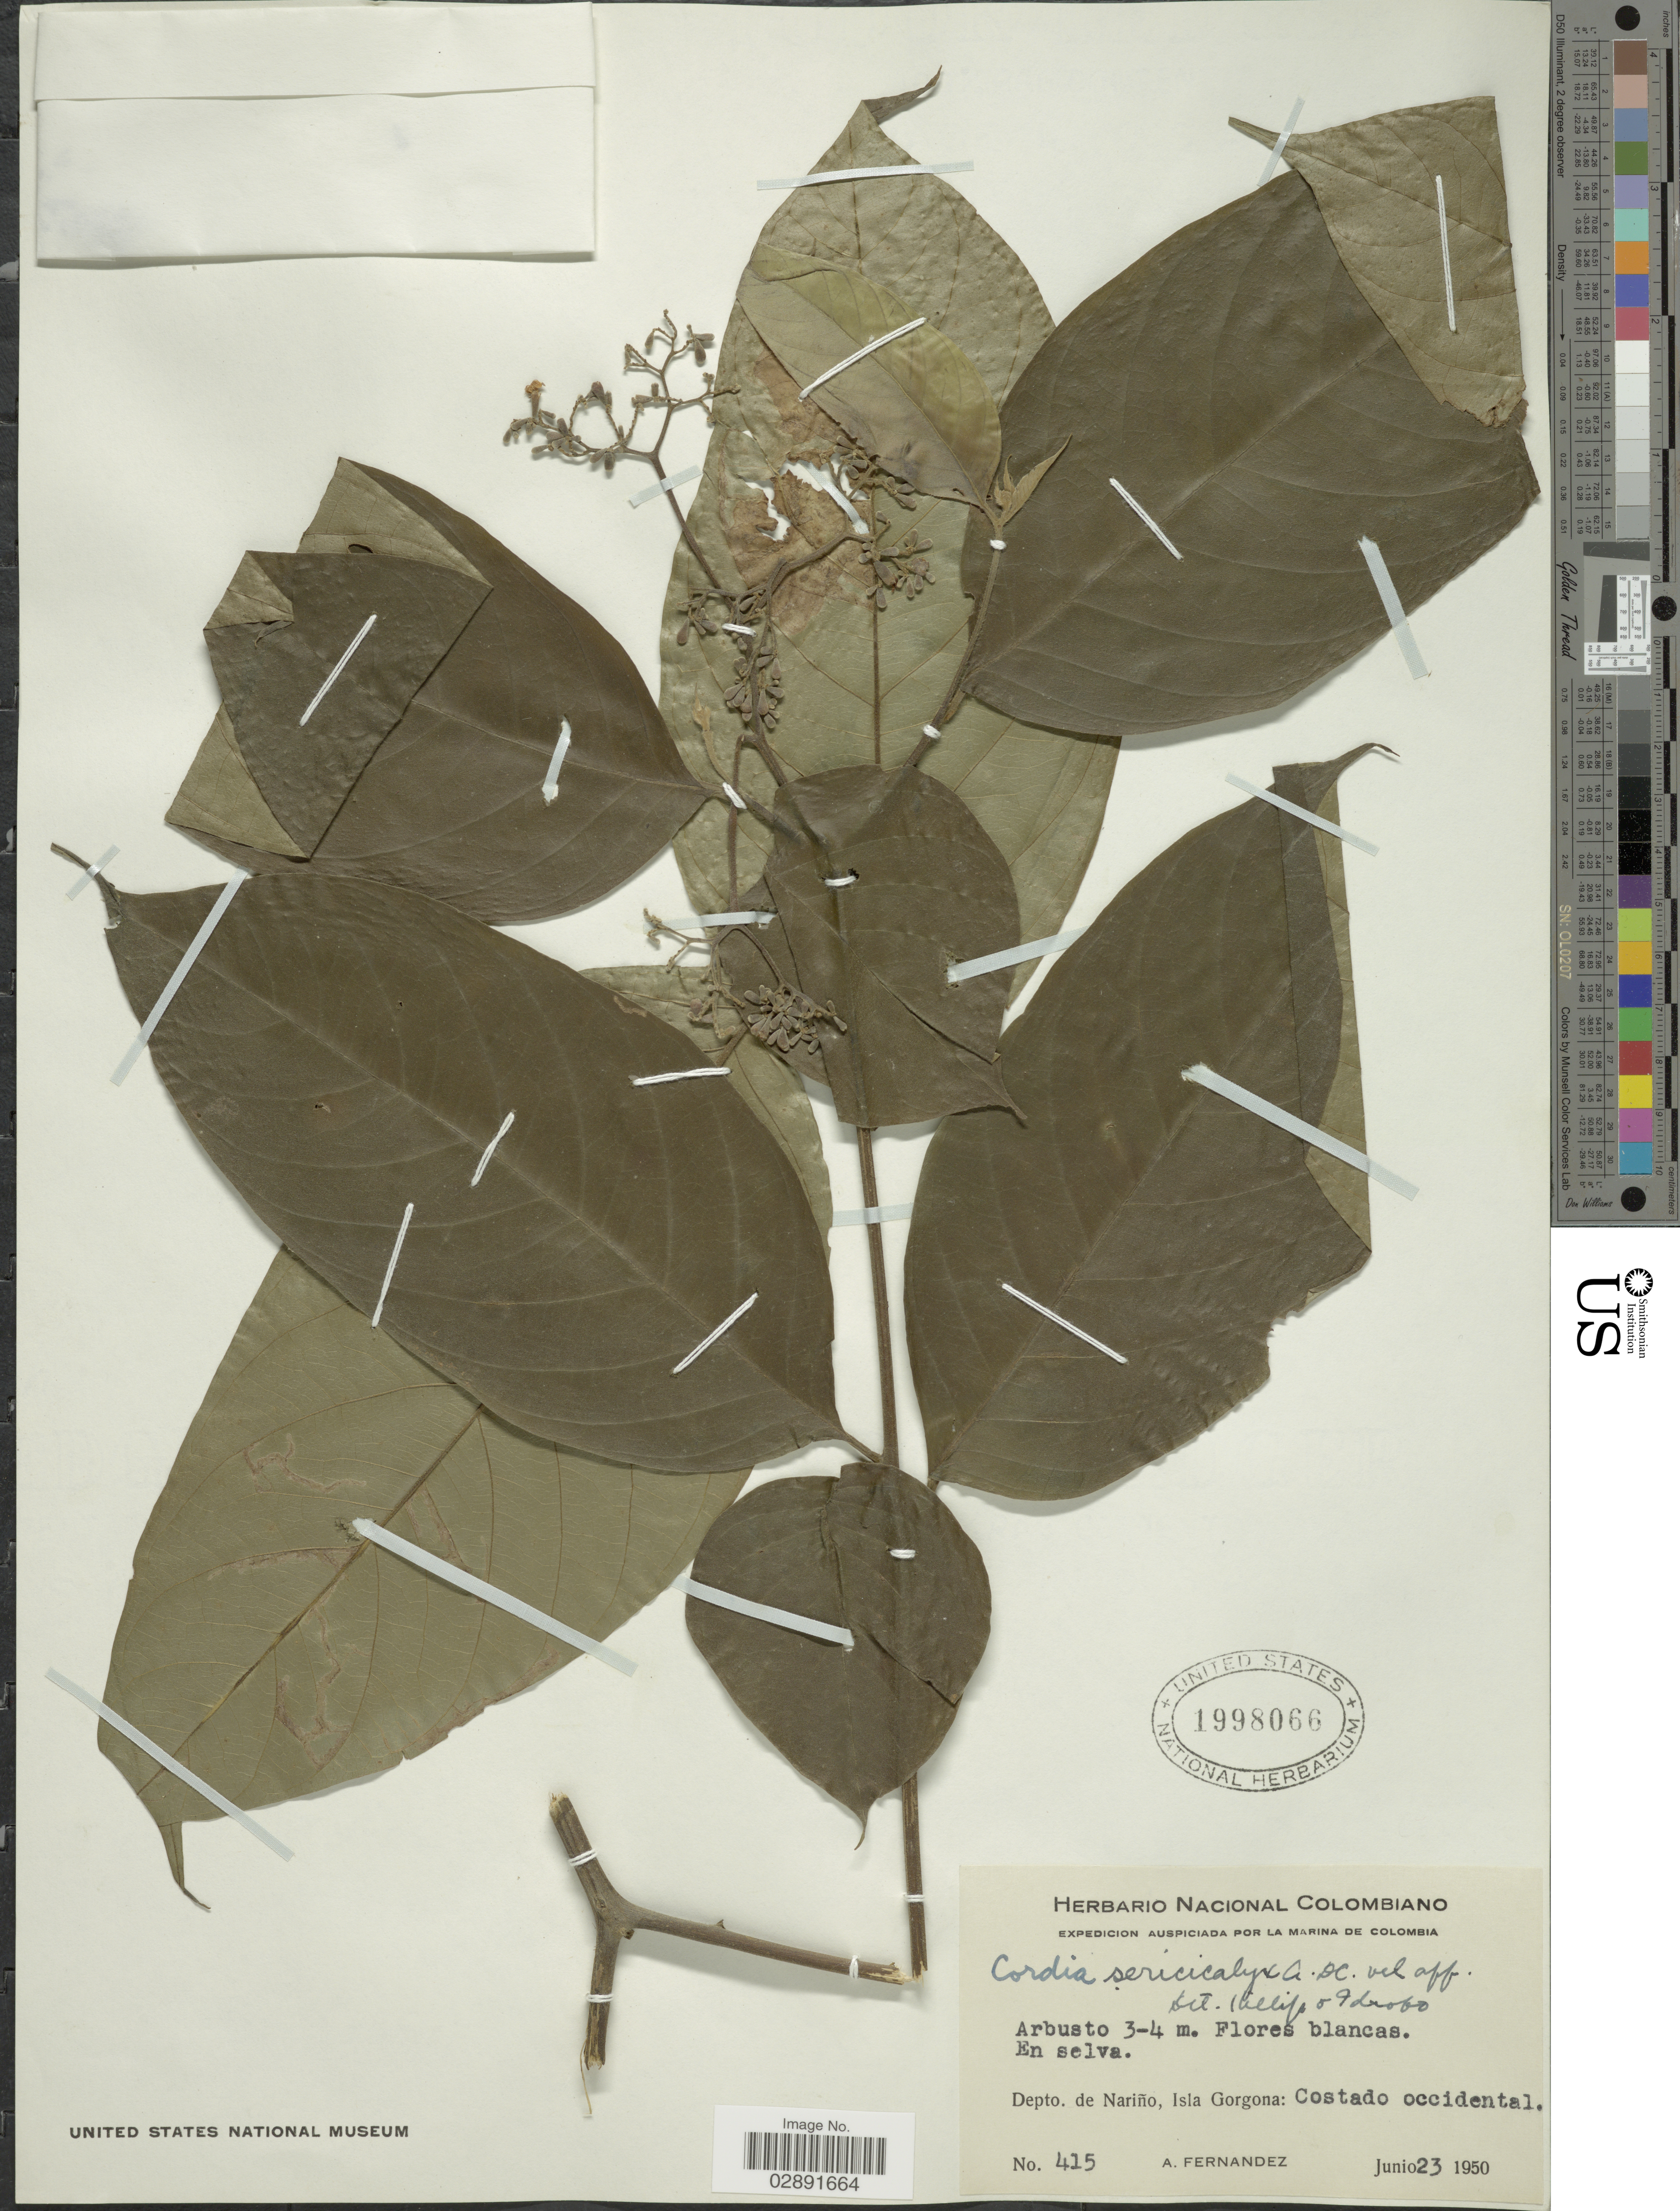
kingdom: Plantae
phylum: Tracheophyta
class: Magnoliopsida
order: Boraginales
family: Cordiaceae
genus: Cordia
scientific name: Cordia sericicalyx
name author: A. DC. in DC.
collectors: A. Fernandez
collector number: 415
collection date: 1950-06-23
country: Colombia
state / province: Nariño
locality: Depto. de Nariño, Isla Gorgona: Costado occidental.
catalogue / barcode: US 1998066